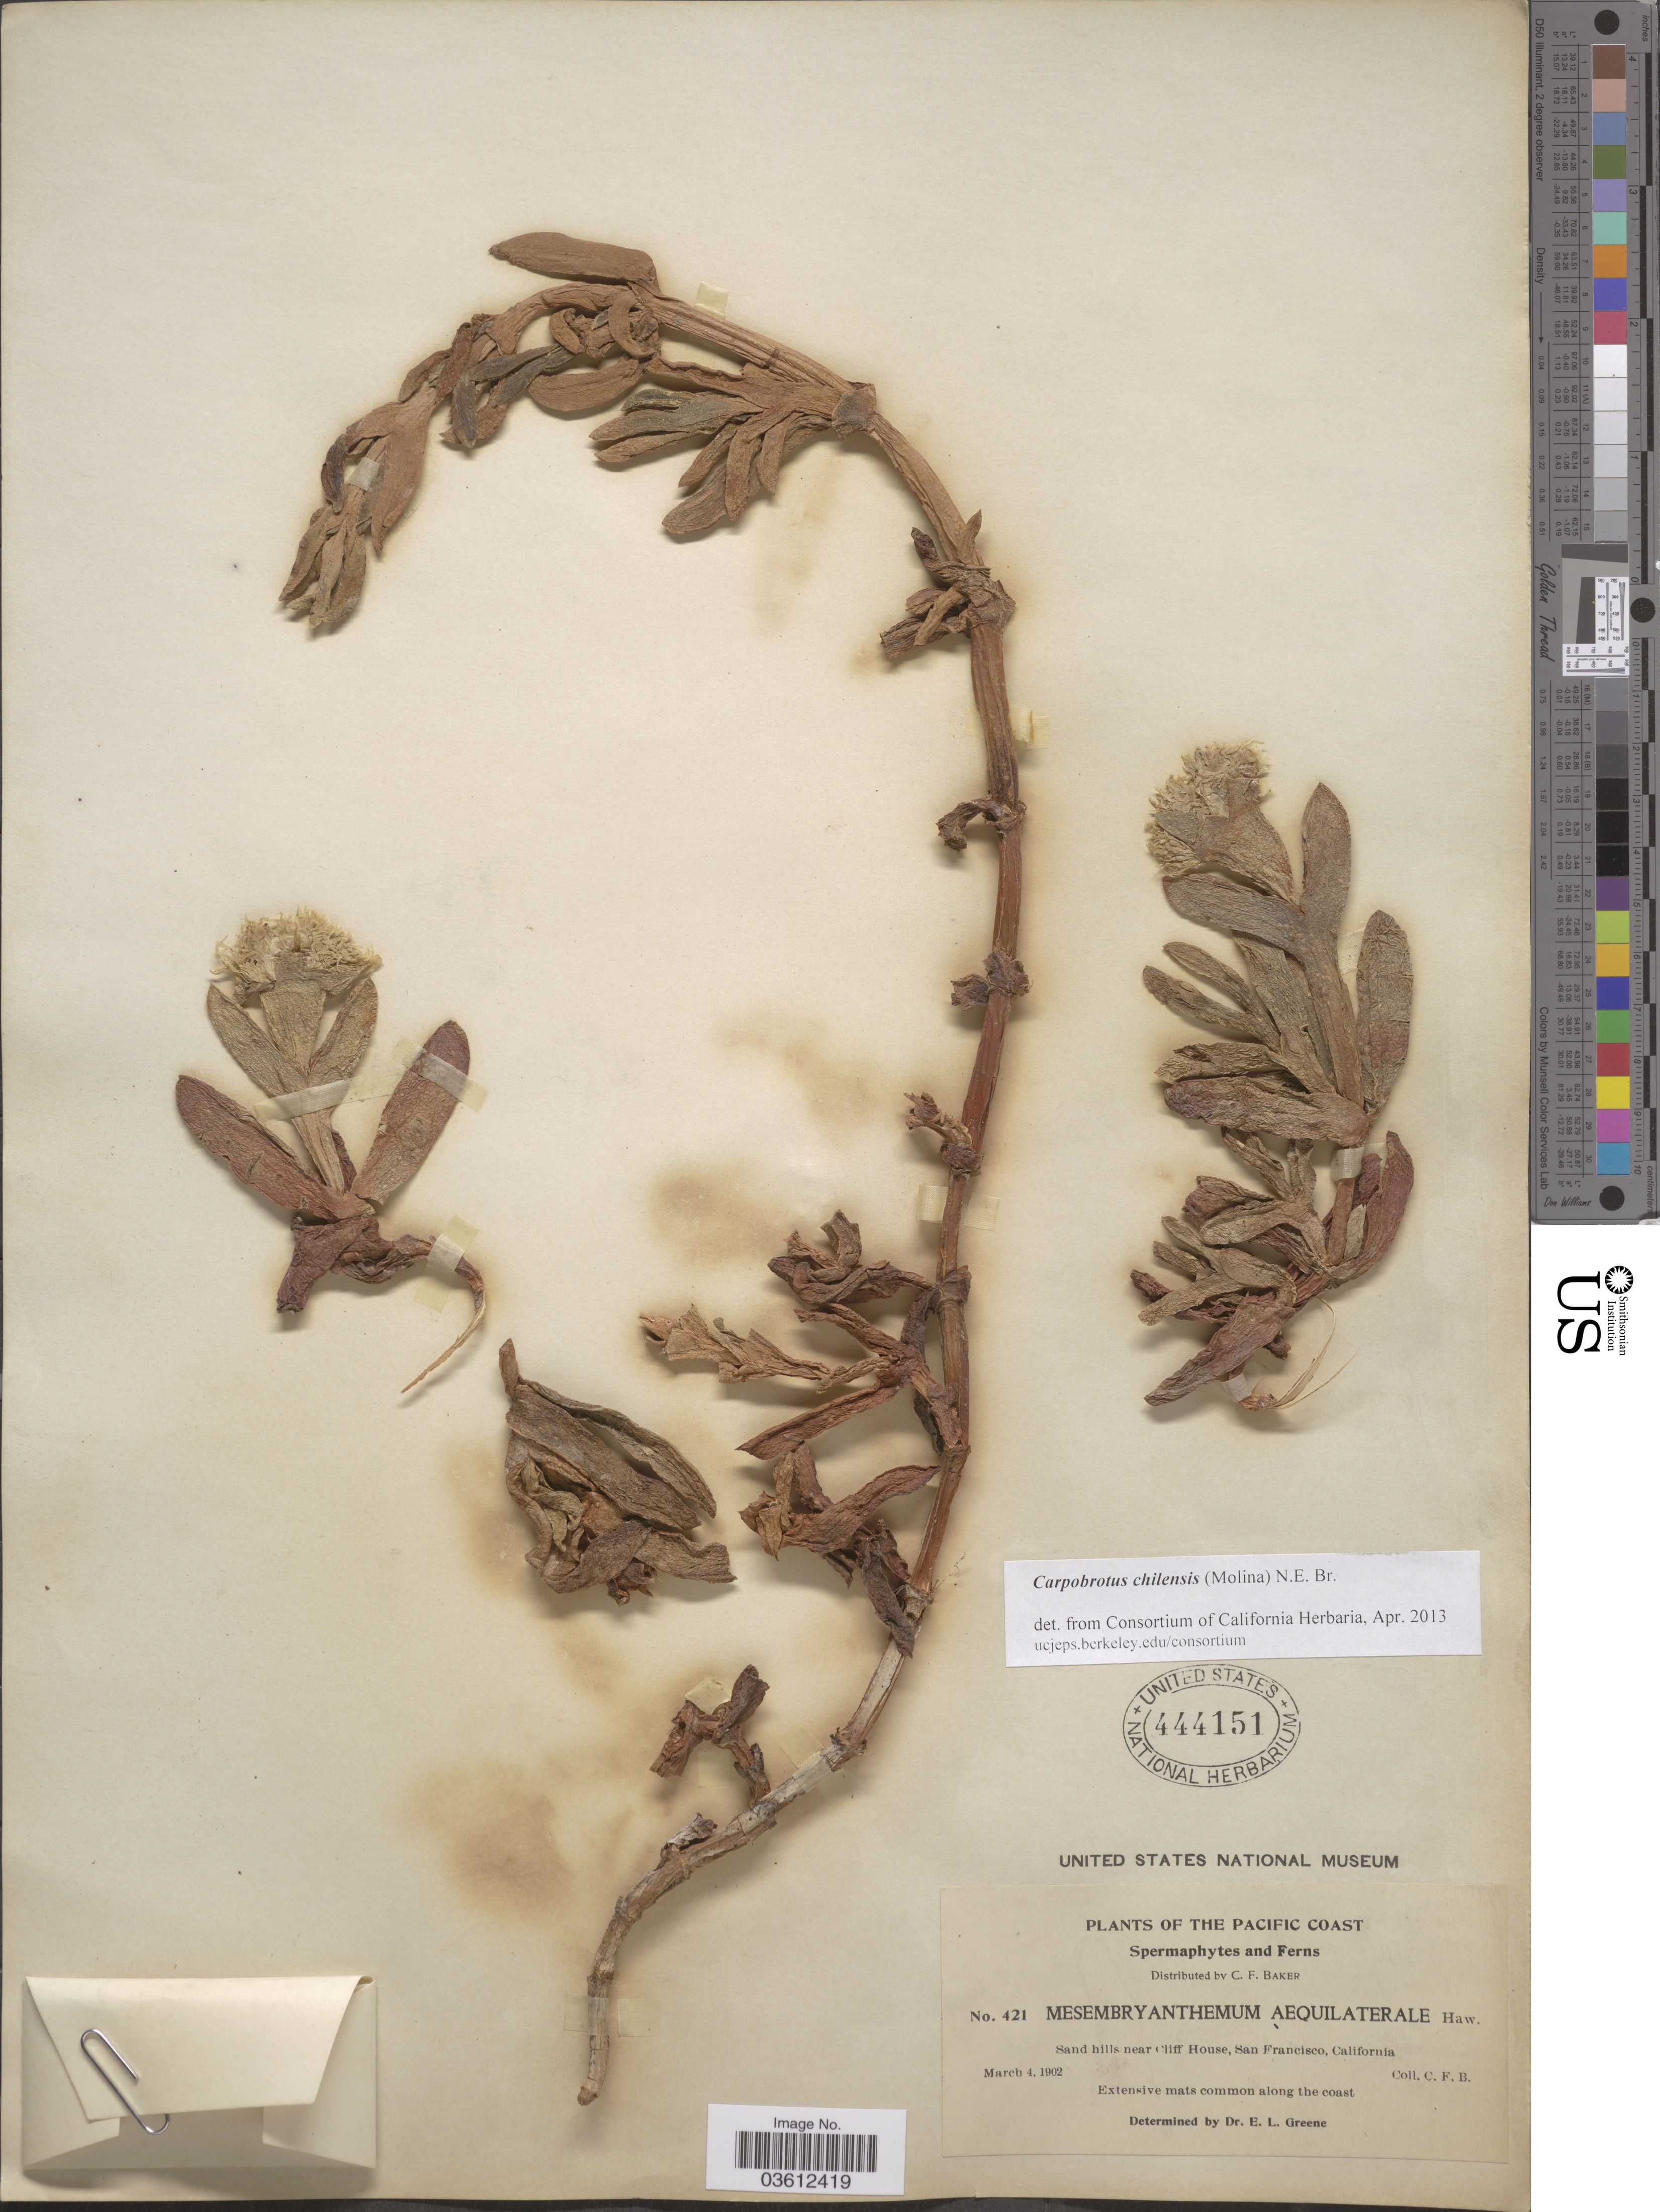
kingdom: Plantae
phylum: Tracheophyta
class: Magnoliopsida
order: Caryophyllales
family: Aizoaceae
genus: Carpobrotus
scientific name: Carpobrotus chilensis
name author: (Molina) N.E. Br.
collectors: C. F. Baker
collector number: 421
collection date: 1902-03-04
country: United States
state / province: California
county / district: San Francisco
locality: The Pacific Coast. Sand hills near Cliff House, San Francisco.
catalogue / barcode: US 444151